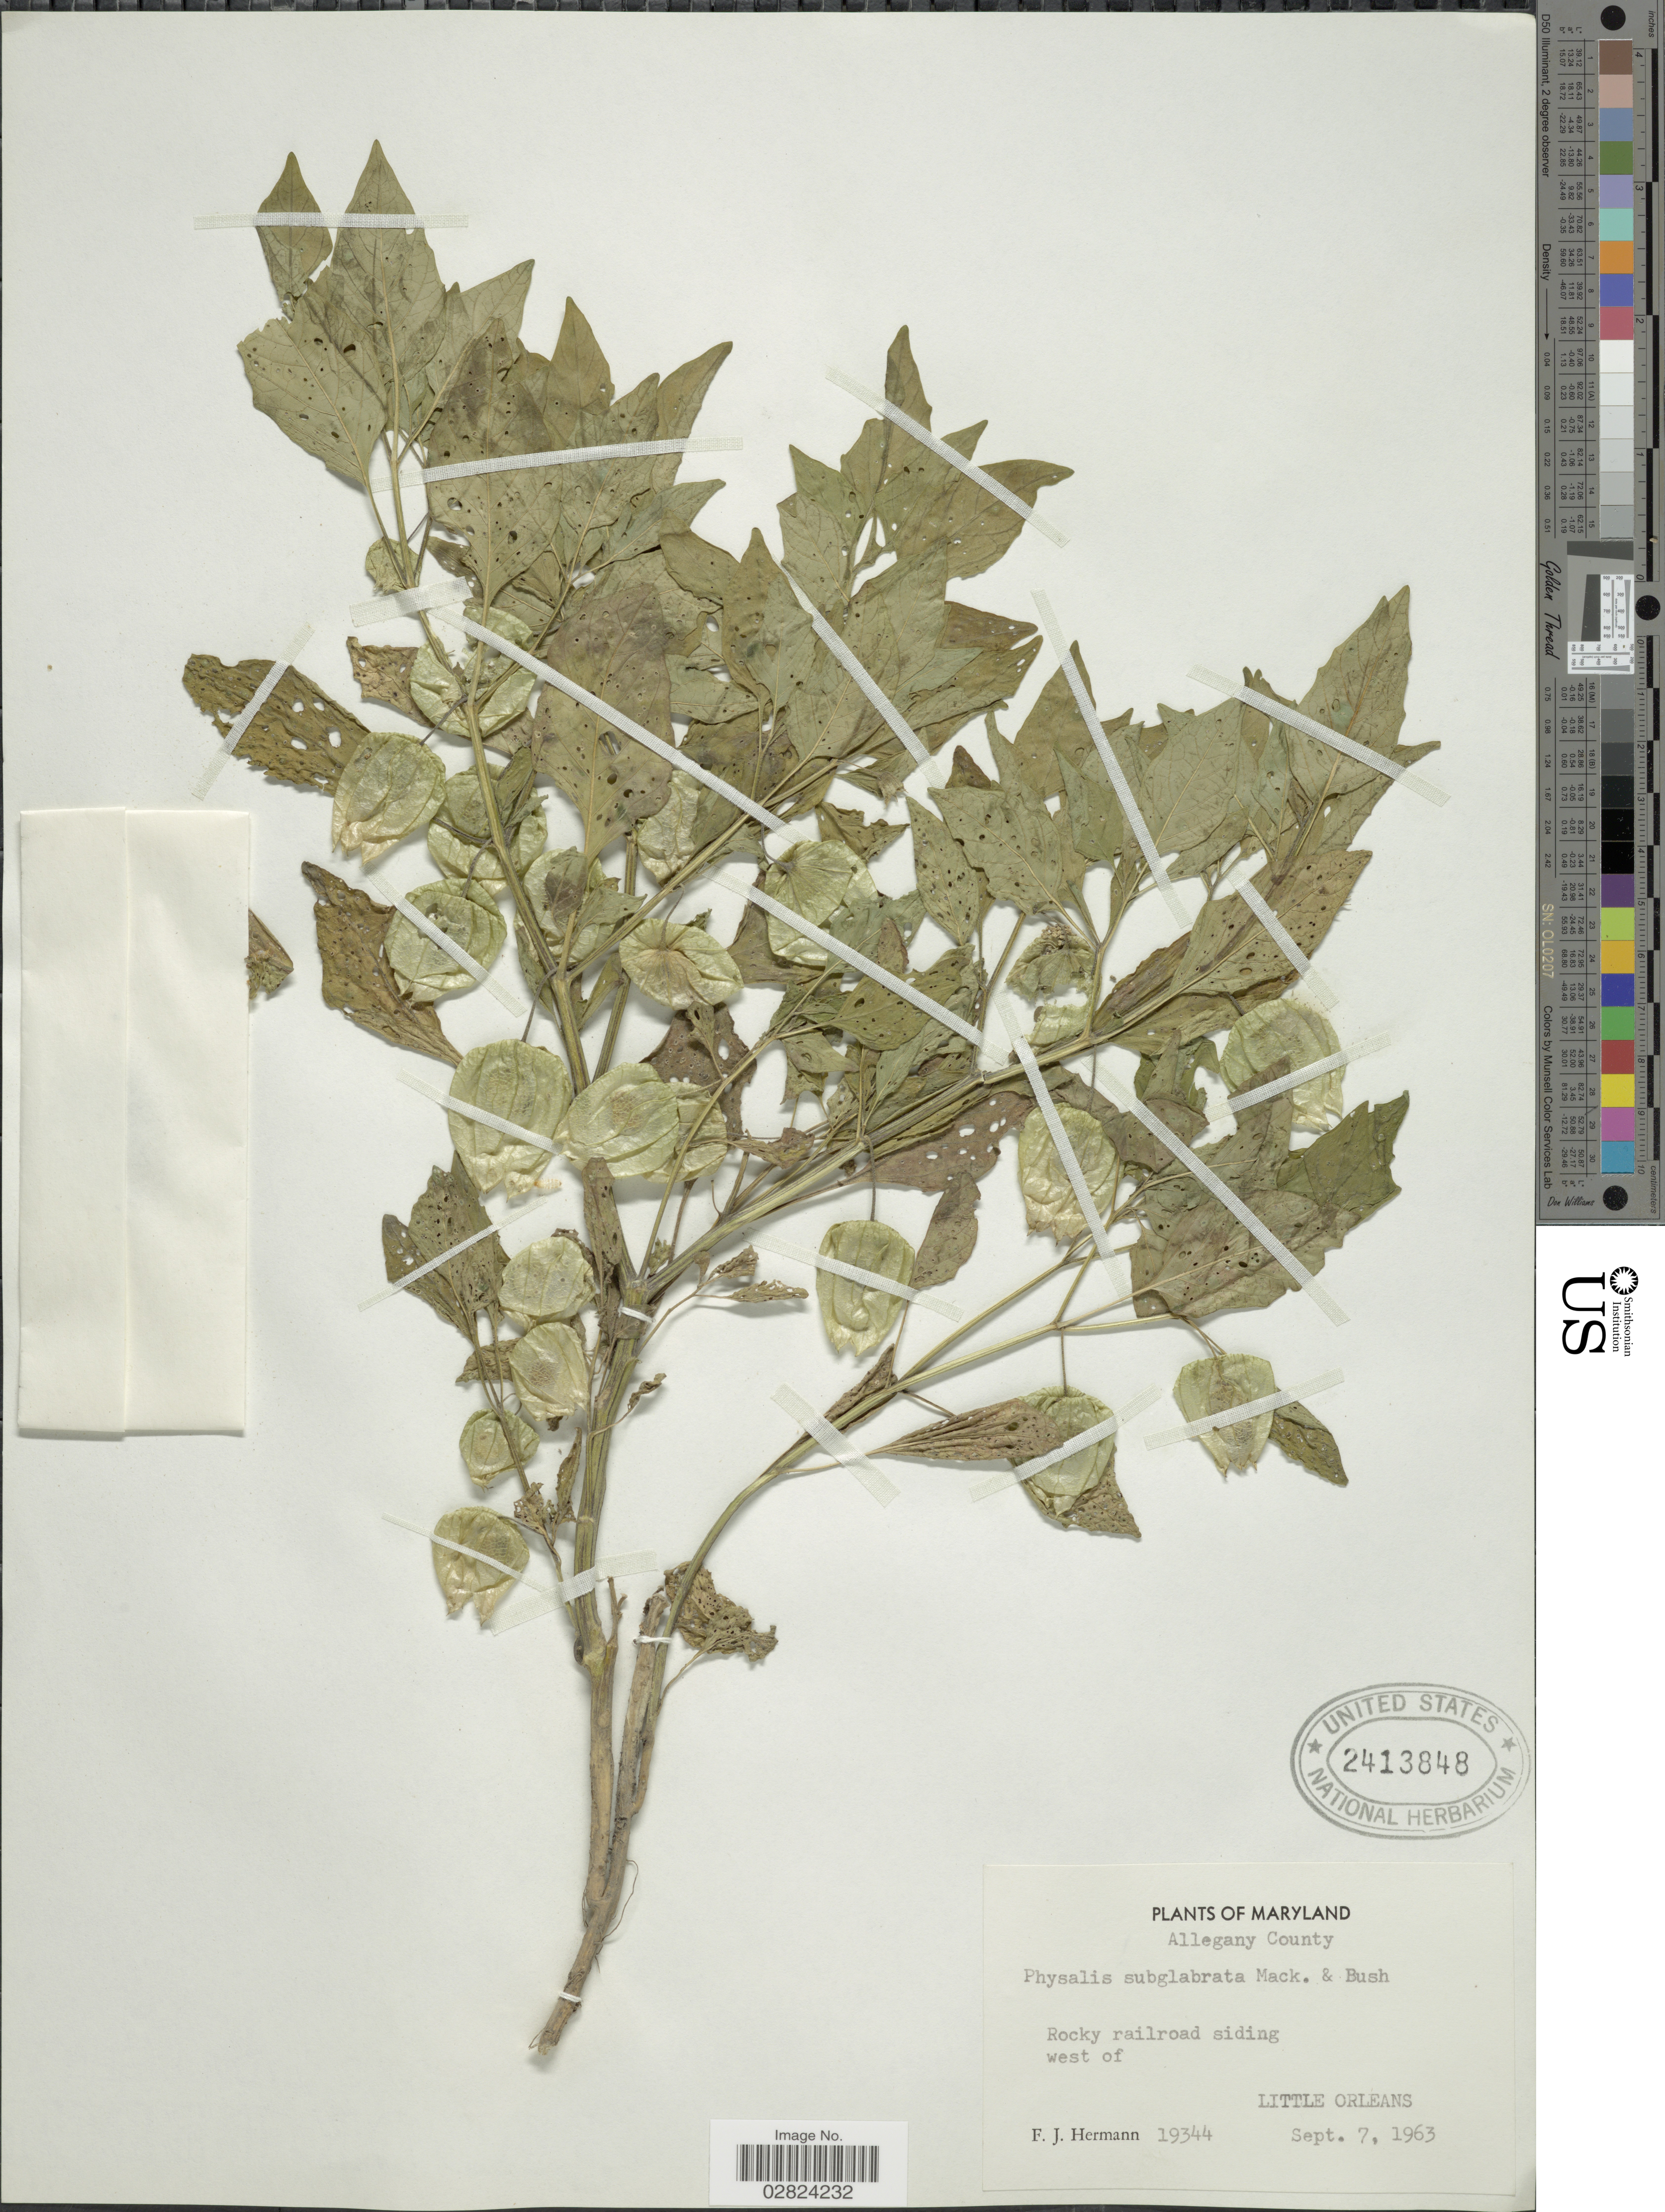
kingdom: Plantae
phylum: Tracheophyta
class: Magnoliopsida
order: Solanales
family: Solanaceae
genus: Physalis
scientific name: Physalis subglabrata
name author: Mack. & Bush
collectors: F. J. Hermann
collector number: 19344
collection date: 1963-09-07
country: United States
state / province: Maryland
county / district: Allegany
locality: Allegany County, Rocky railroad siding west of Little Orleans.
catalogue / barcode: US 2413848